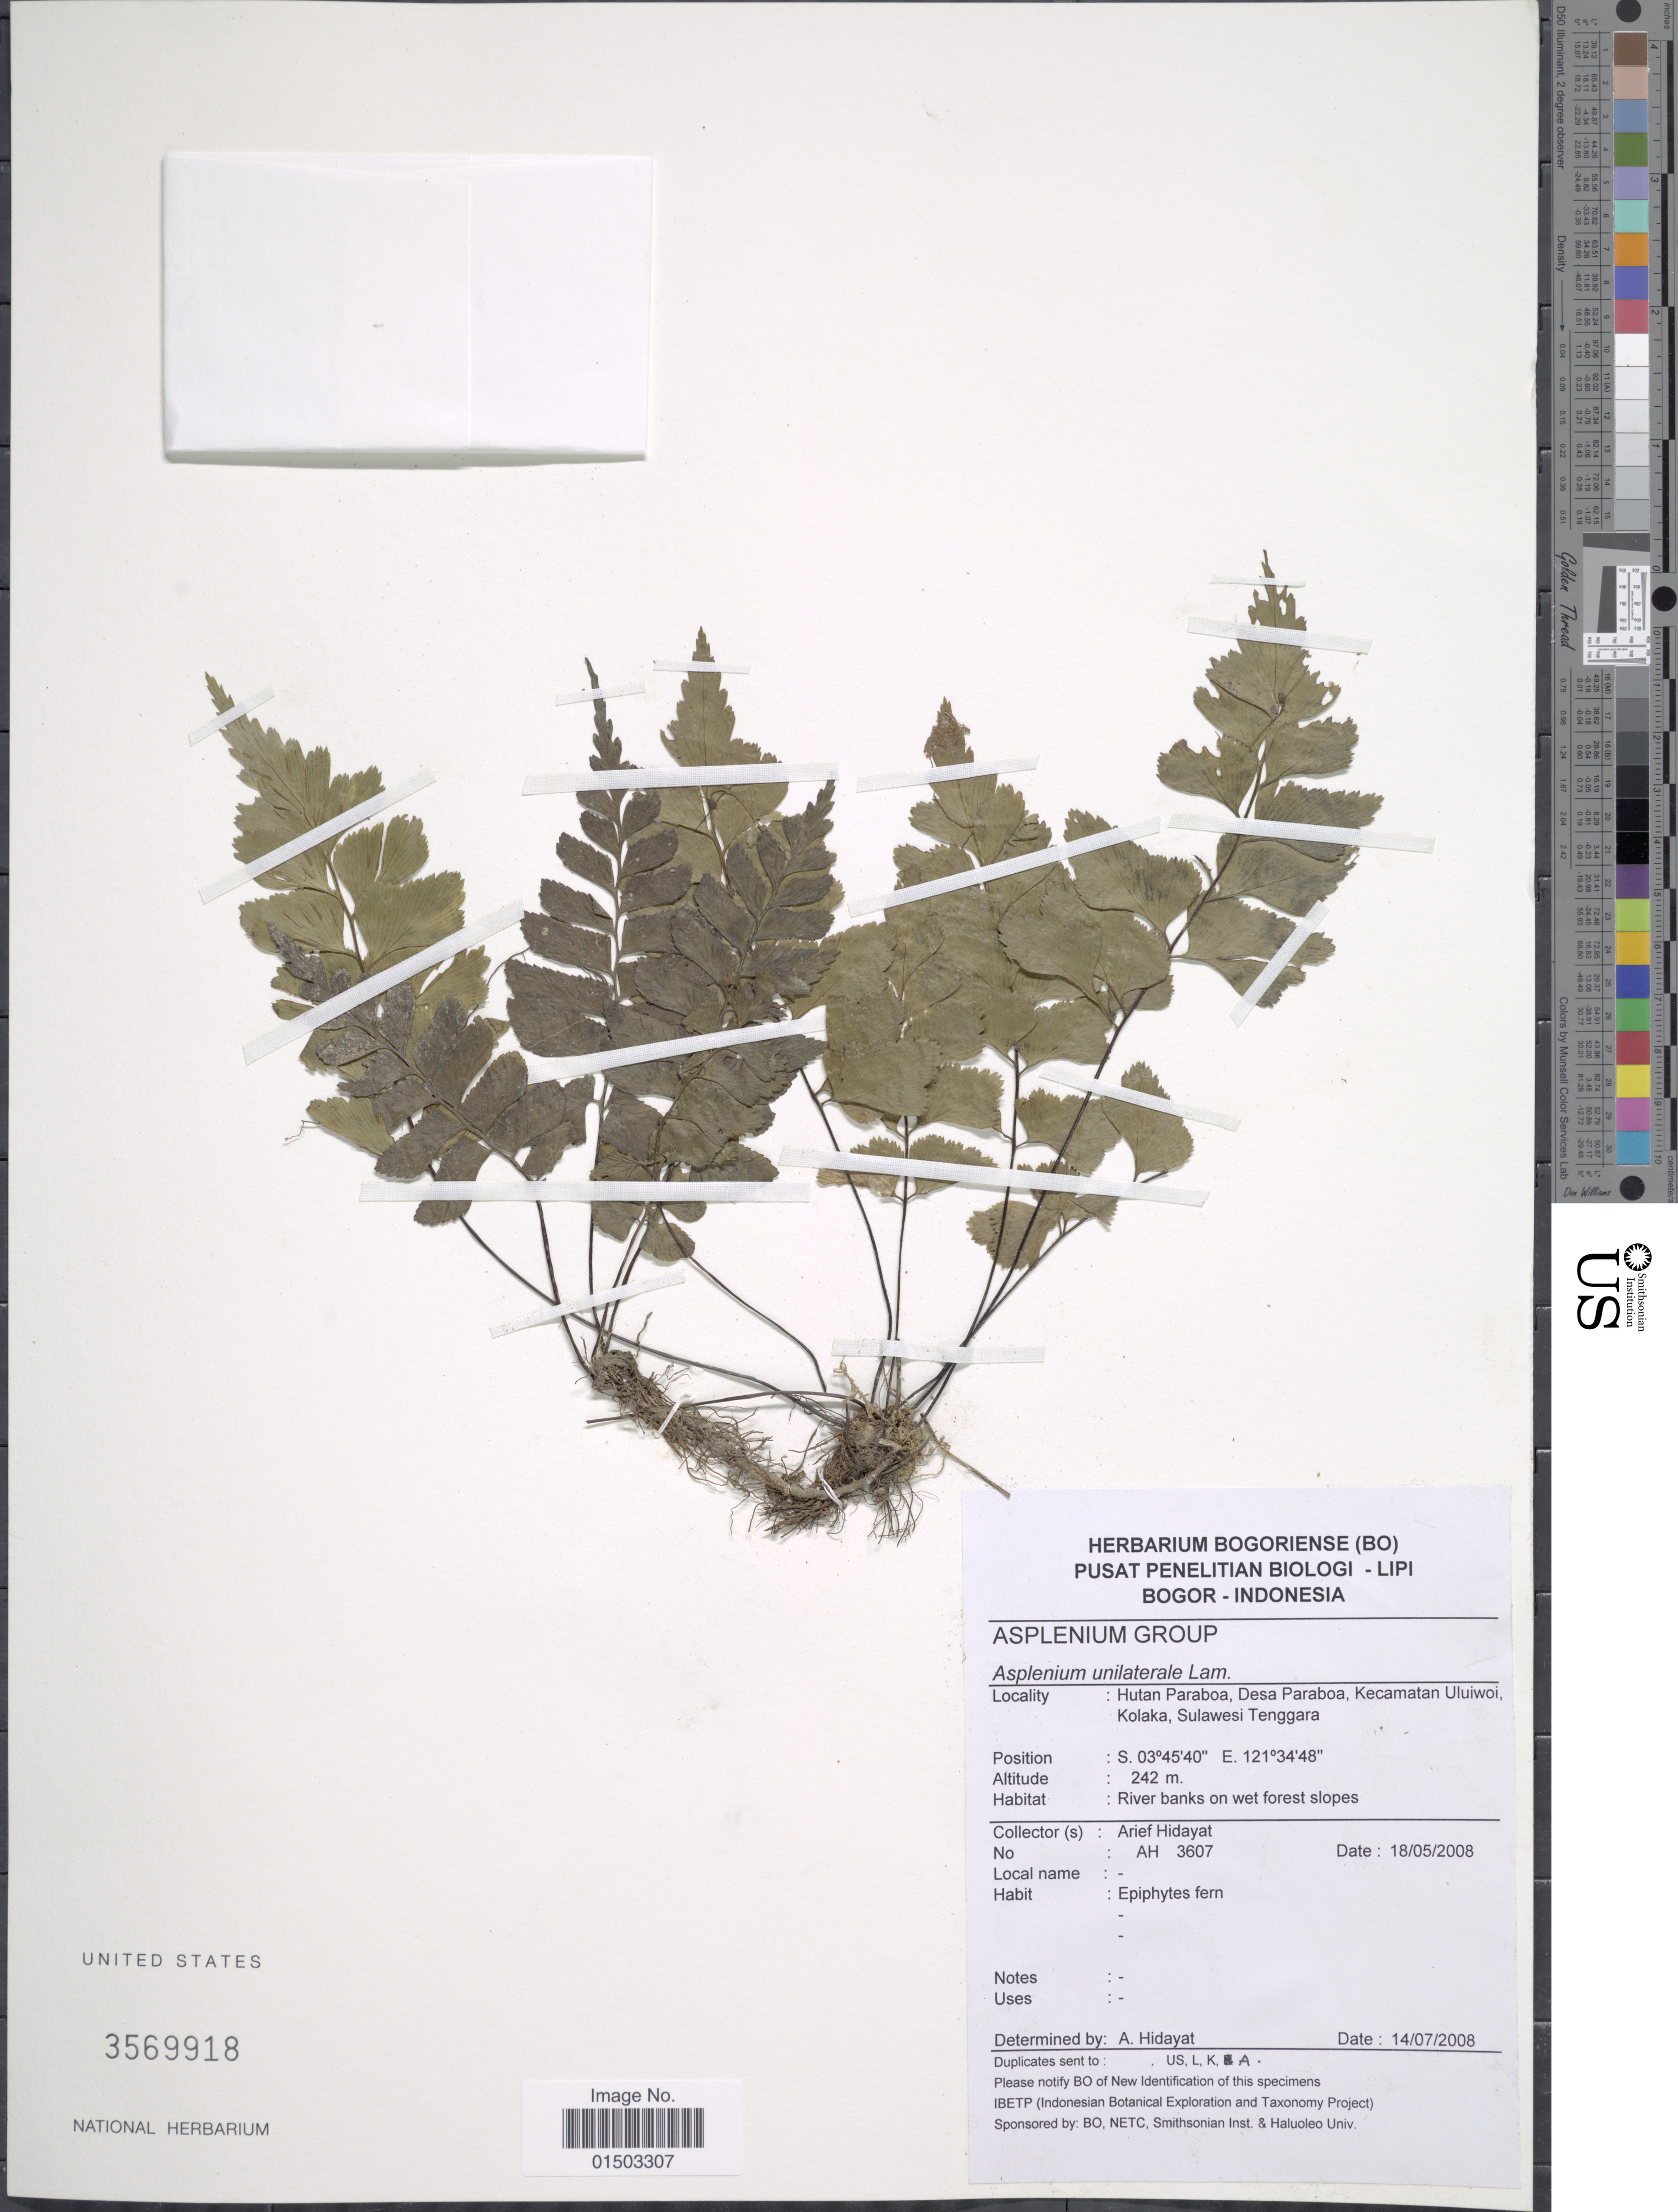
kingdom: Plantae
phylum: Tracheophyta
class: Polypodiopsida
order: Polypodiales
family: Aspleniaceae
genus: Hymenasplenium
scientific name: Hymenasplenium unilaterale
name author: (Lam.) Hayata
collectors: A. Hidayat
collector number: AH3607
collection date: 2008-05-18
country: Indonesia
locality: Hutan Paraboa, Desa Paraboa, Kecamatan Uluiwoi, Kolaka,Sulawesi Tenggara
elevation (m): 242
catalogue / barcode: US 3569918